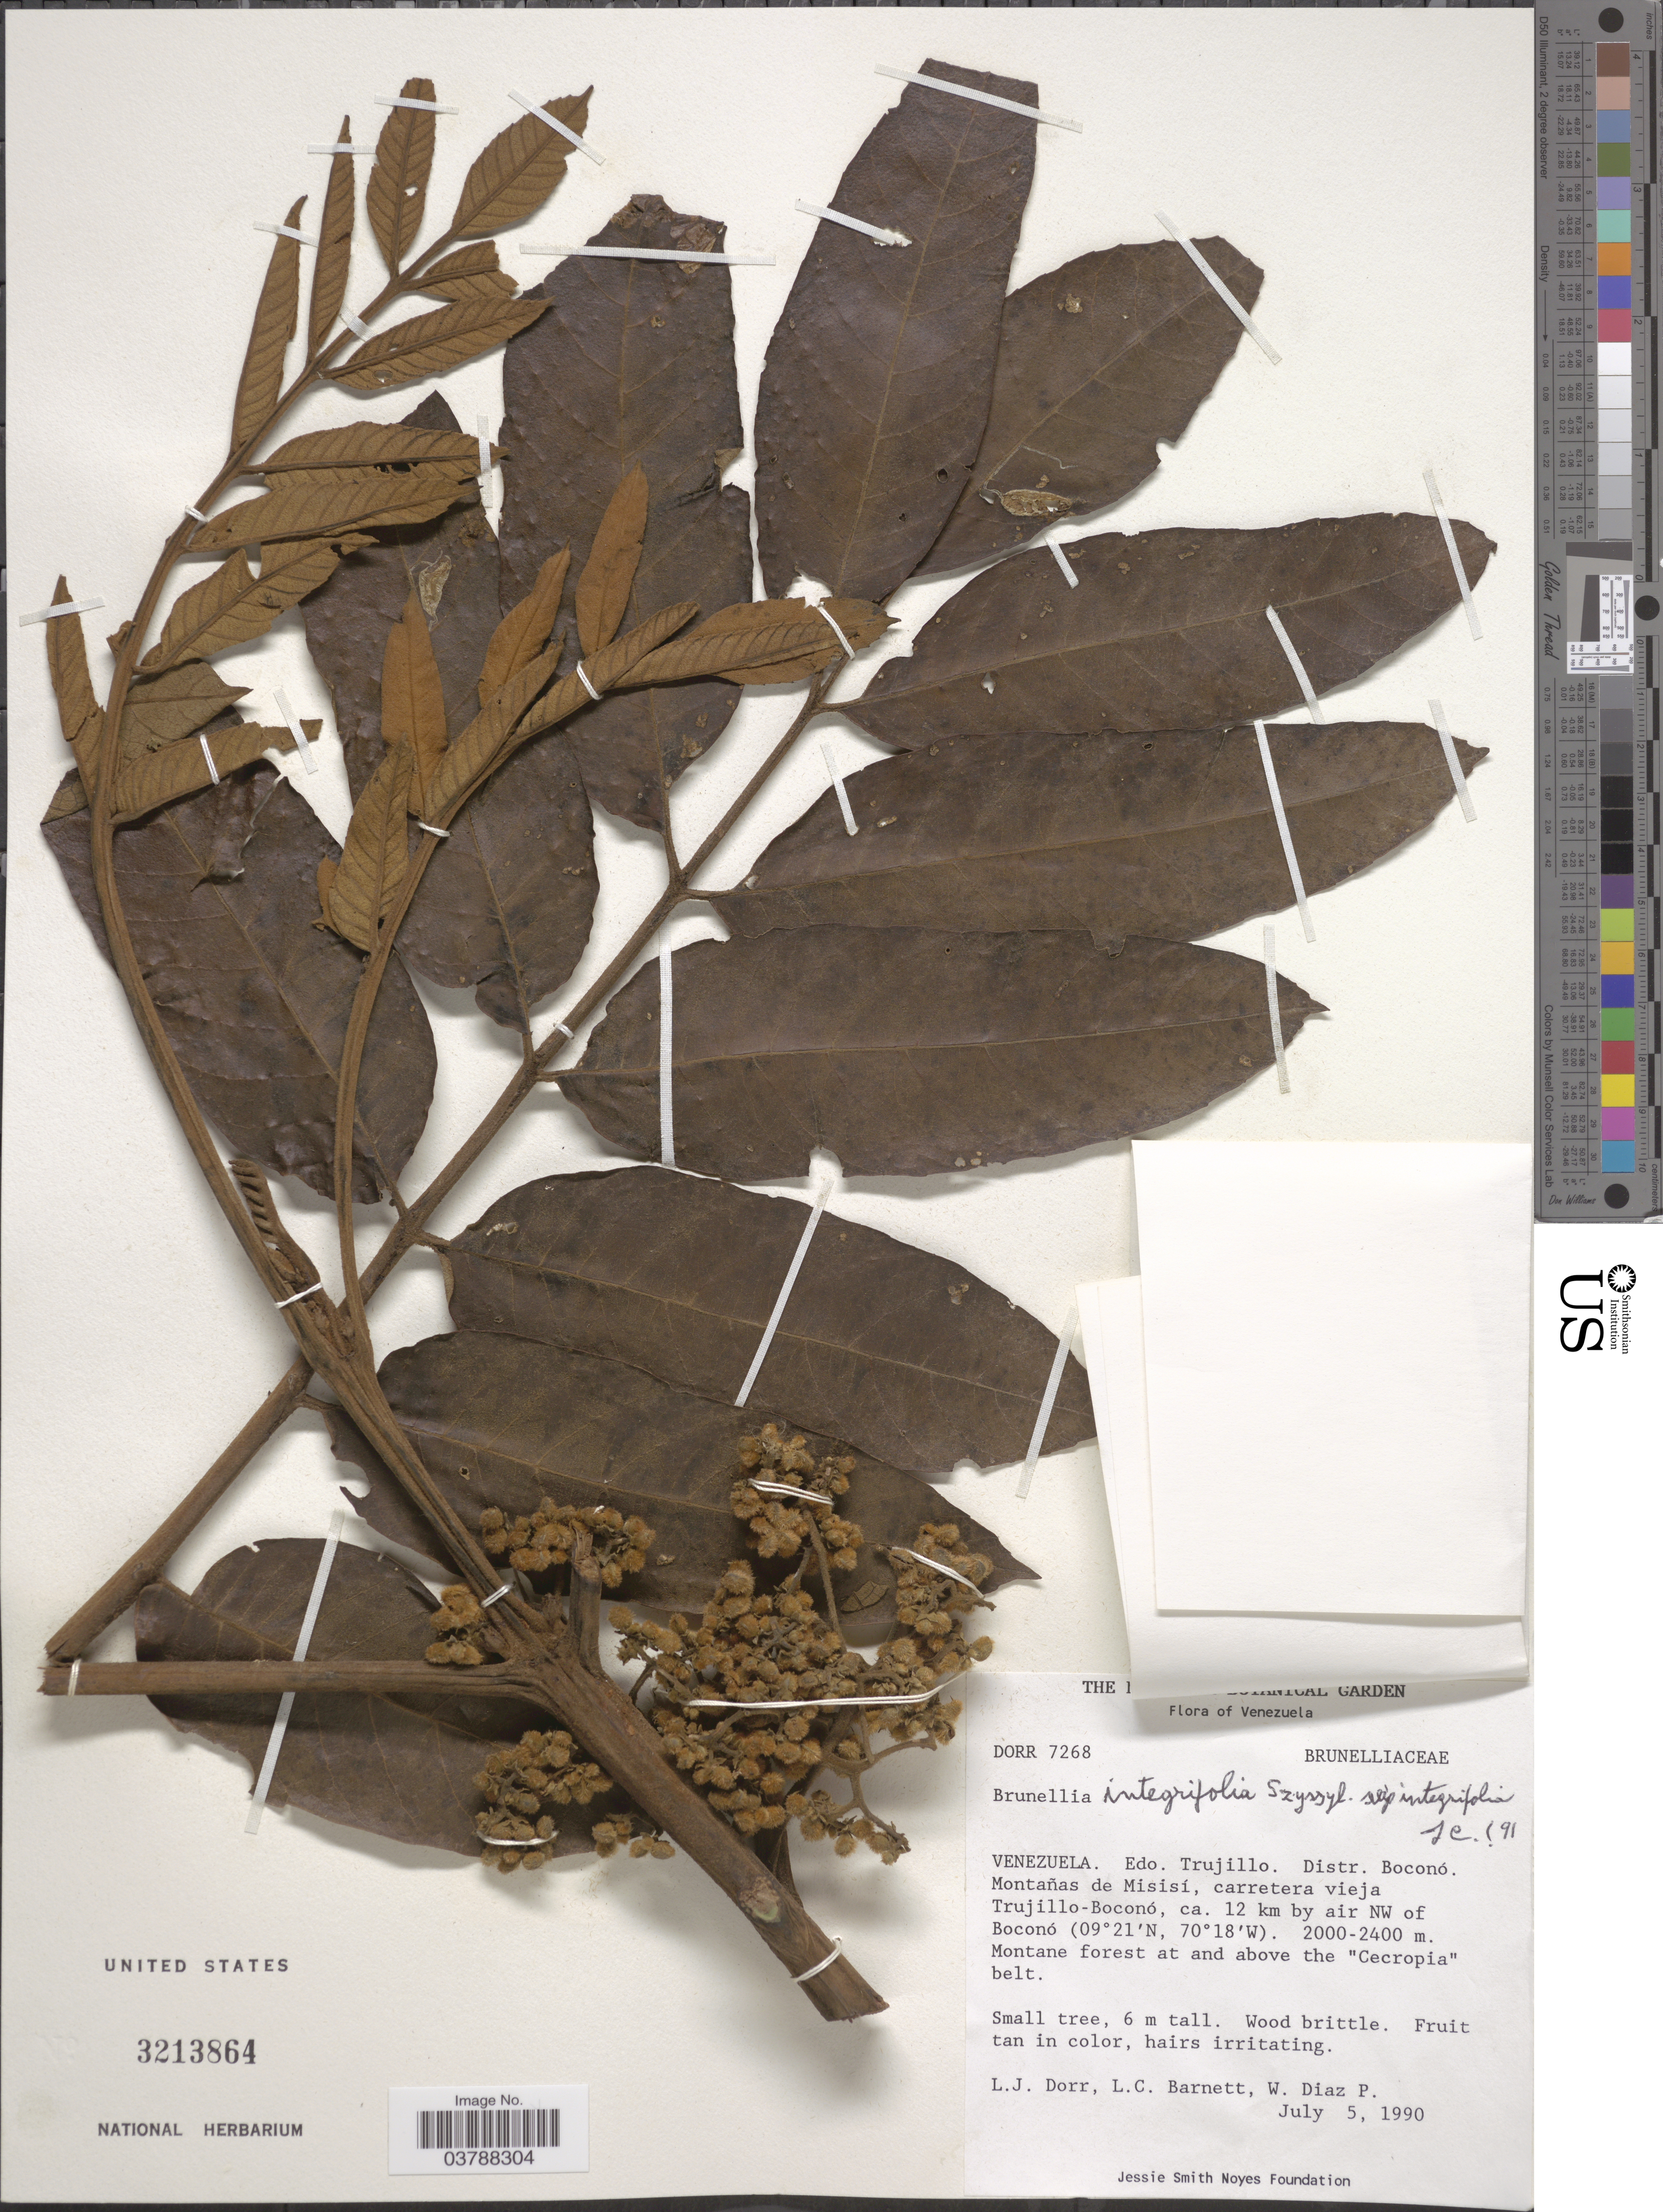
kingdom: Plantae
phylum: Tracheophyta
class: Magnoliopsida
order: Oxalidales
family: Brunelliaceae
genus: Brunellia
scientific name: Brunellia integrifolia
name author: Szyszyl.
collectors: L. J. Dorr, L. C. Barnett & W. Díaz P.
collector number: DORR 7268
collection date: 1990-07-05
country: Venezuela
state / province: Trujillo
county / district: Boconó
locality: Montañas de Misisí, carretera vieja Trujillo-Boconó, ca. 12 km by air NW of Boconó.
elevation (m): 2000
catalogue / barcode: US 3213864